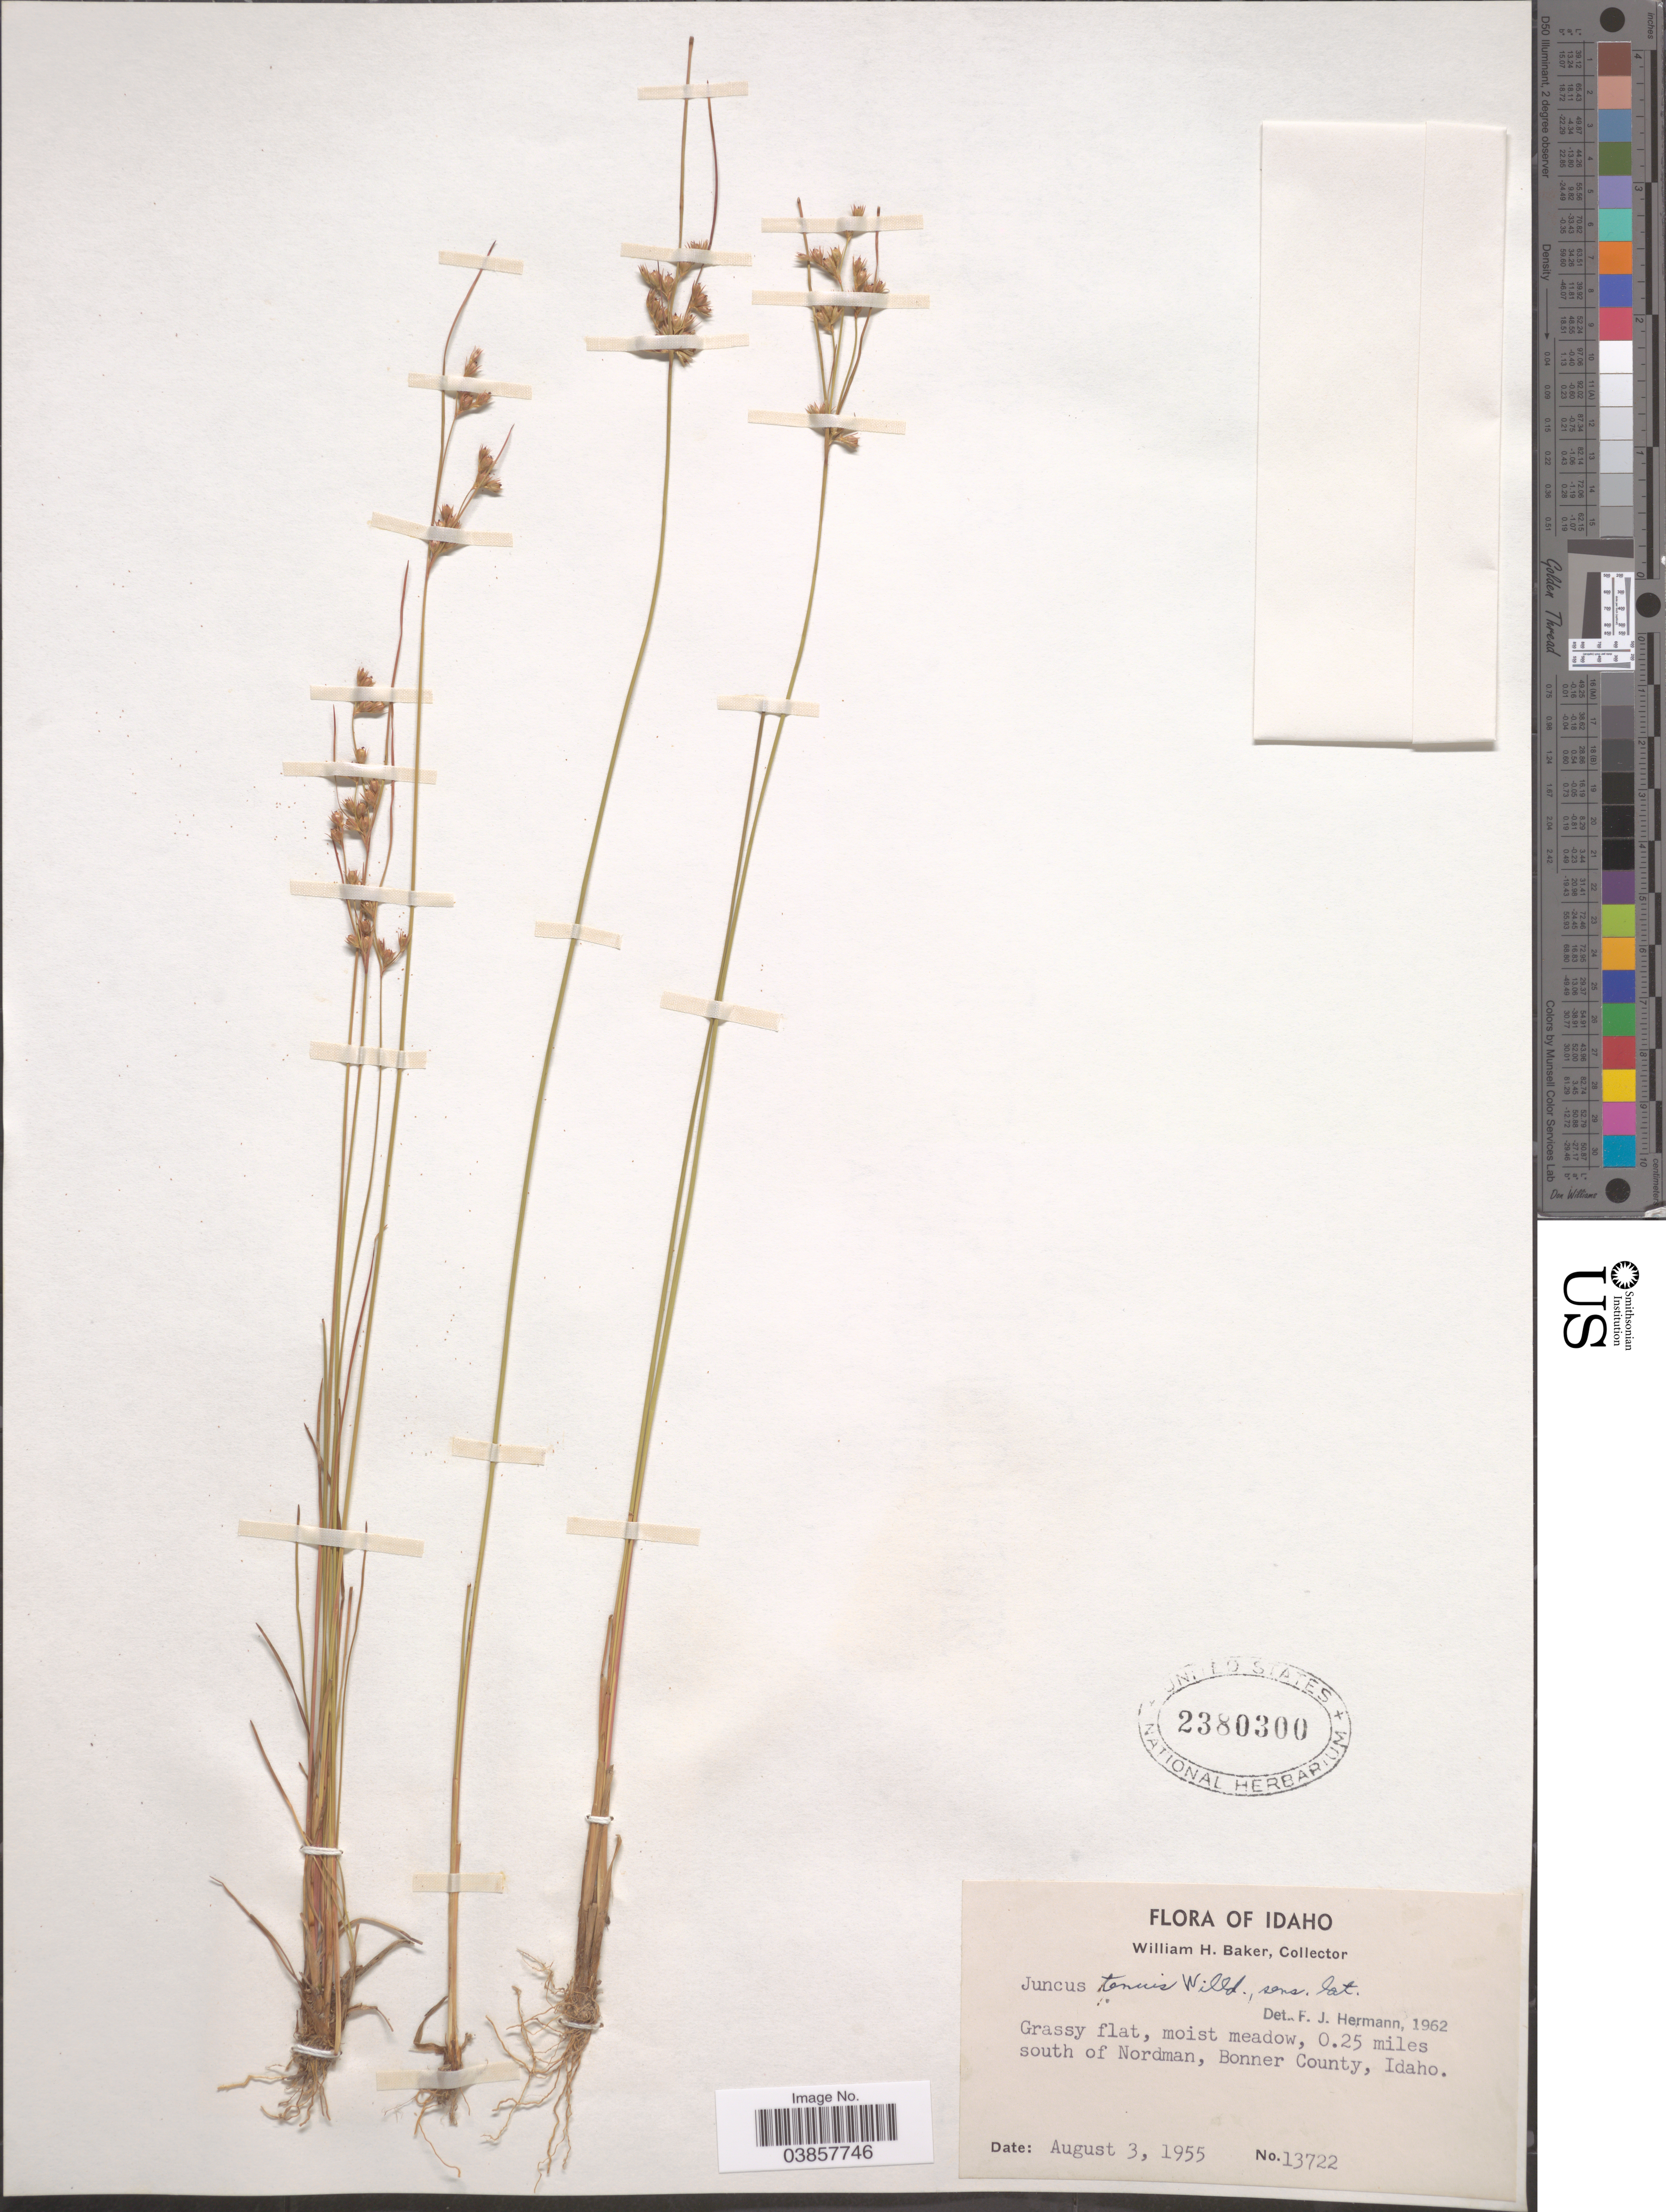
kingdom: Plantae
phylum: Tracheophyta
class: Liliopsida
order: Poales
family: Juncaceae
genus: Juncus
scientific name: Juncus tenuis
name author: Willd.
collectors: W. H. Baker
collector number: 13722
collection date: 1955-08-03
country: United States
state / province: Idaho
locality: Grassy flat, moist meadow, 0.25 miles south of Nordman, Bonner County.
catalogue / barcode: US 2380300